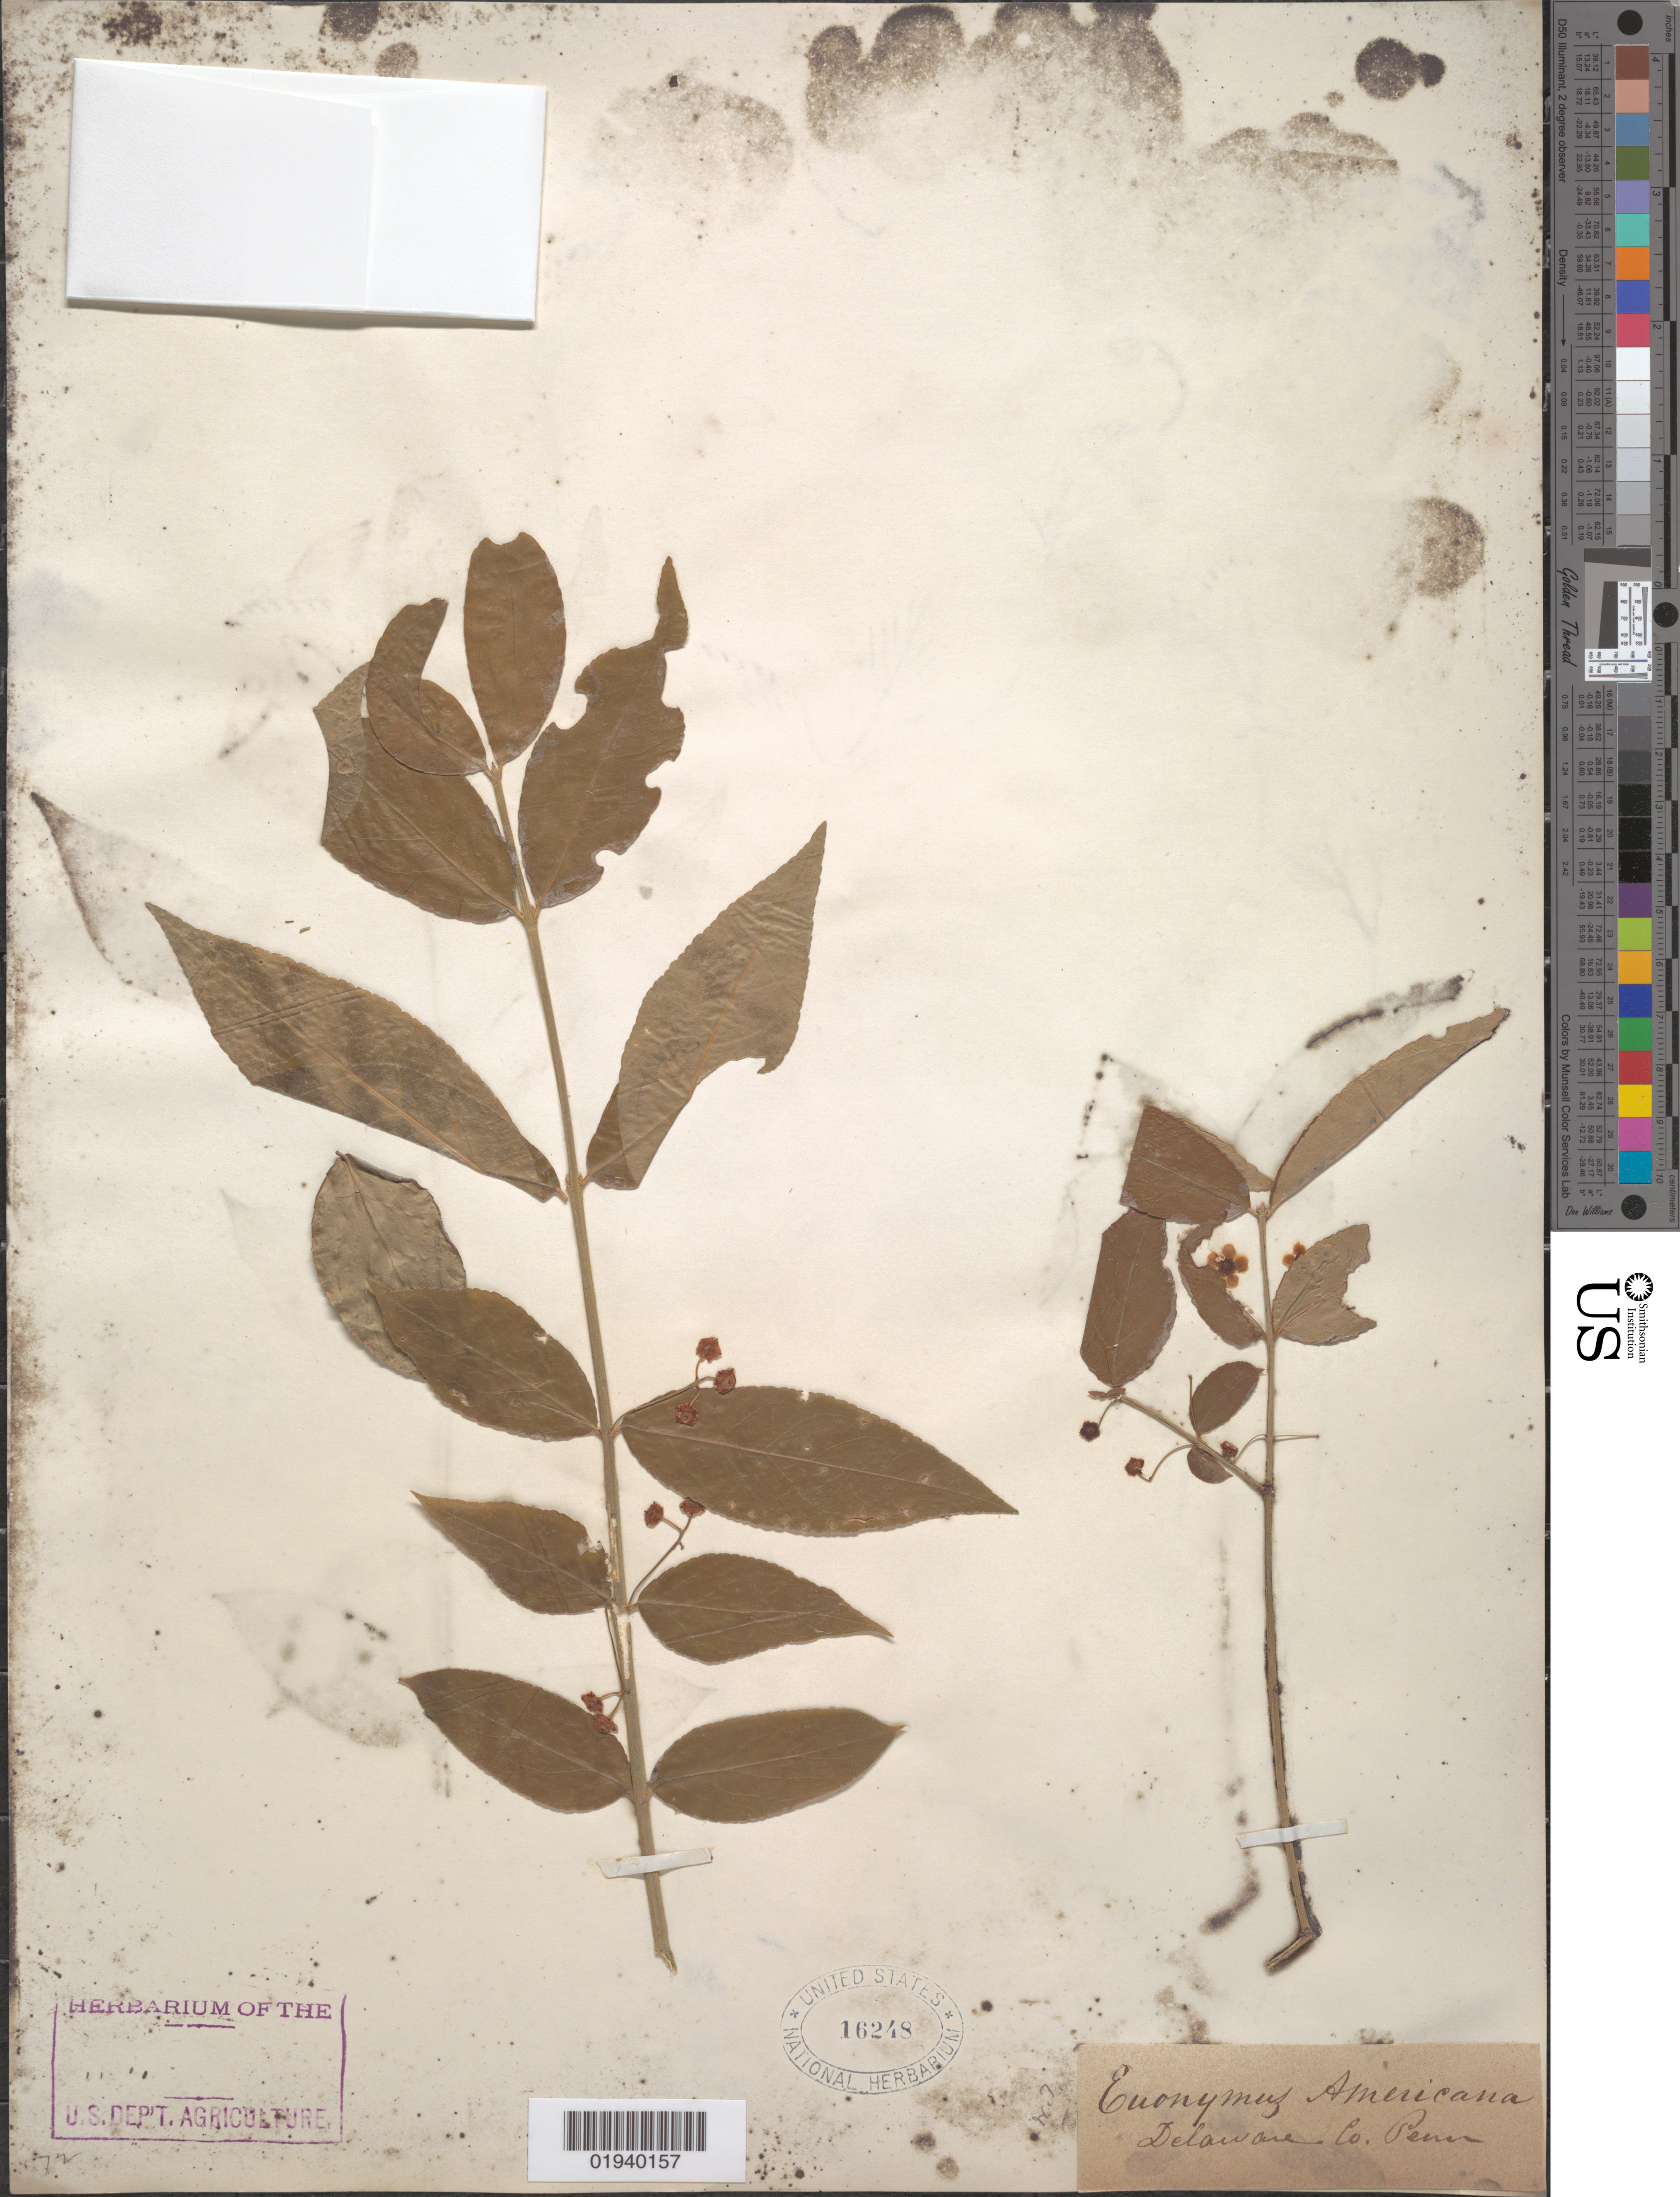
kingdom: Plantae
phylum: Tracheophyta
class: Magnoliopsida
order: Celastrales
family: Celastraceae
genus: Euonymus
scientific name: Euonymus americanus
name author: L.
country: United States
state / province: Pennsylvania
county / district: Delaware County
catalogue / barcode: US 16248